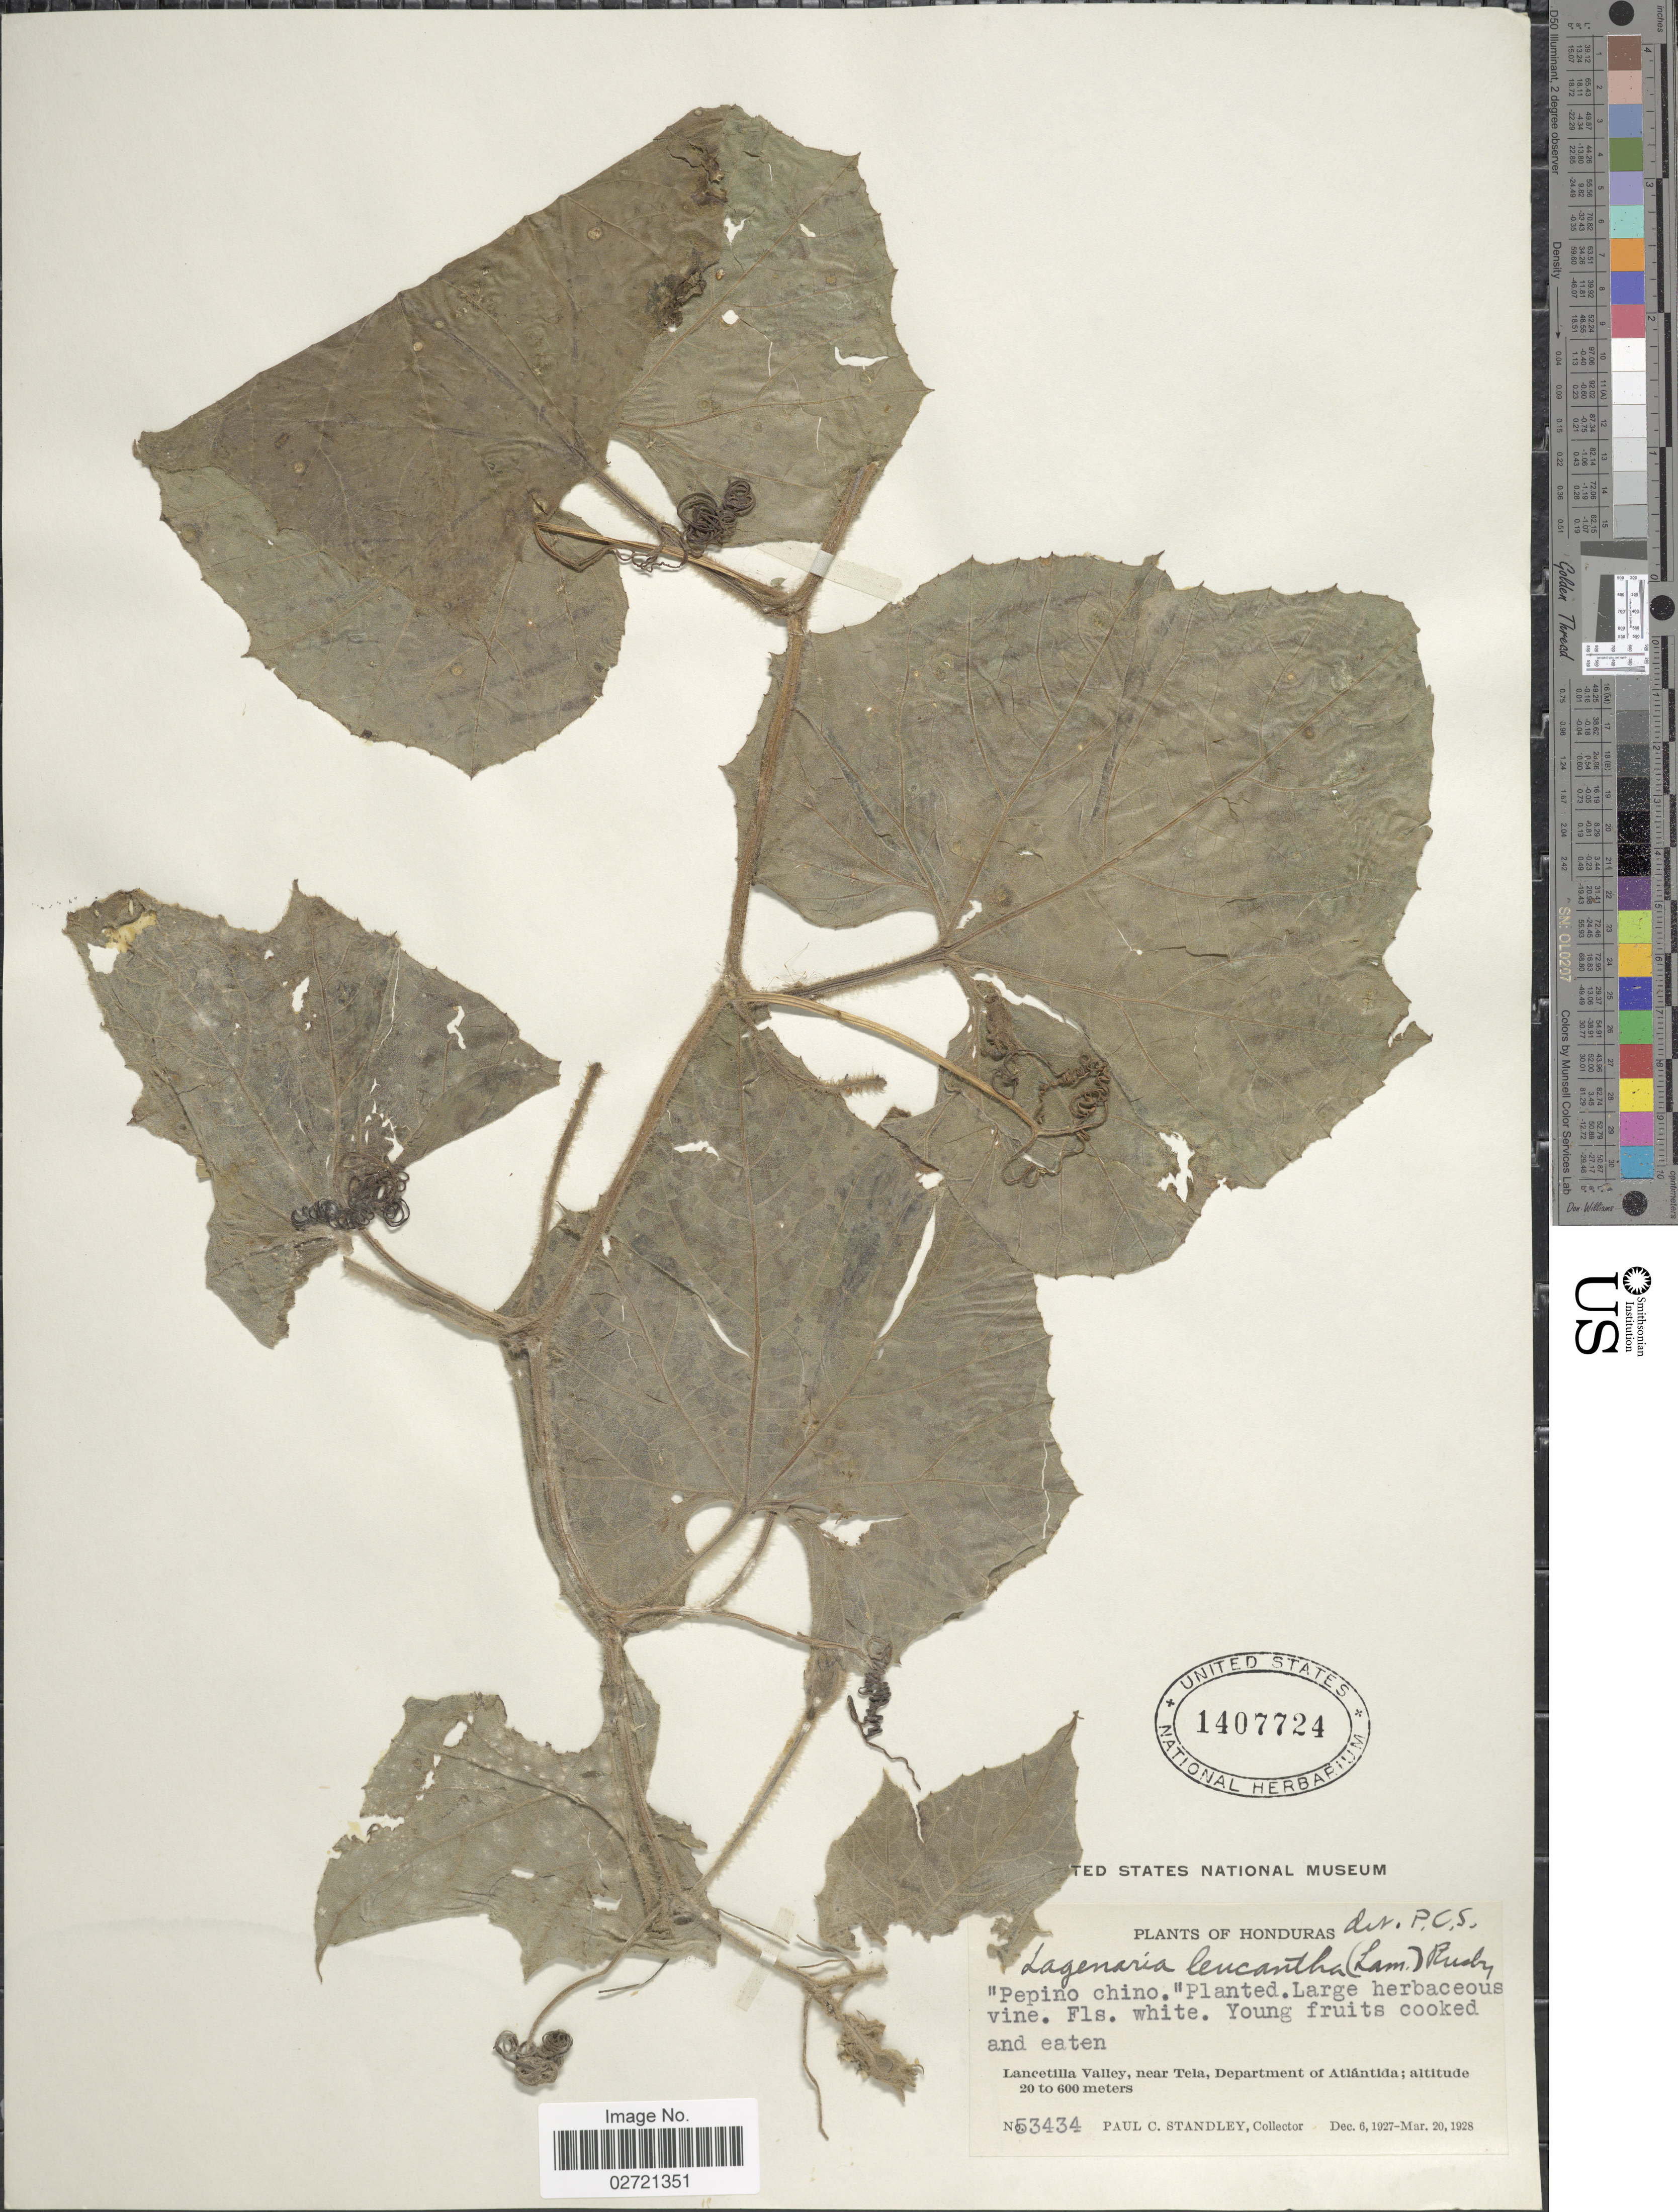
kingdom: Plantae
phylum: Tracheophyta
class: Magnoliopsida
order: Cucurbitales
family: Cucurbitaceae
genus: Lagenaria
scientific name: Lagenaria siceraria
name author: (Molina) Standl.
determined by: Nee, Michael H.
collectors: P. C. Standley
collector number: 53434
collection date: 1927-12-06/1928-03-20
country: Honduras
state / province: Atlántida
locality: Lancetilla Valley, near Tela, Department of Atlantida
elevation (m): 20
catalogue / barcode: US 1407724